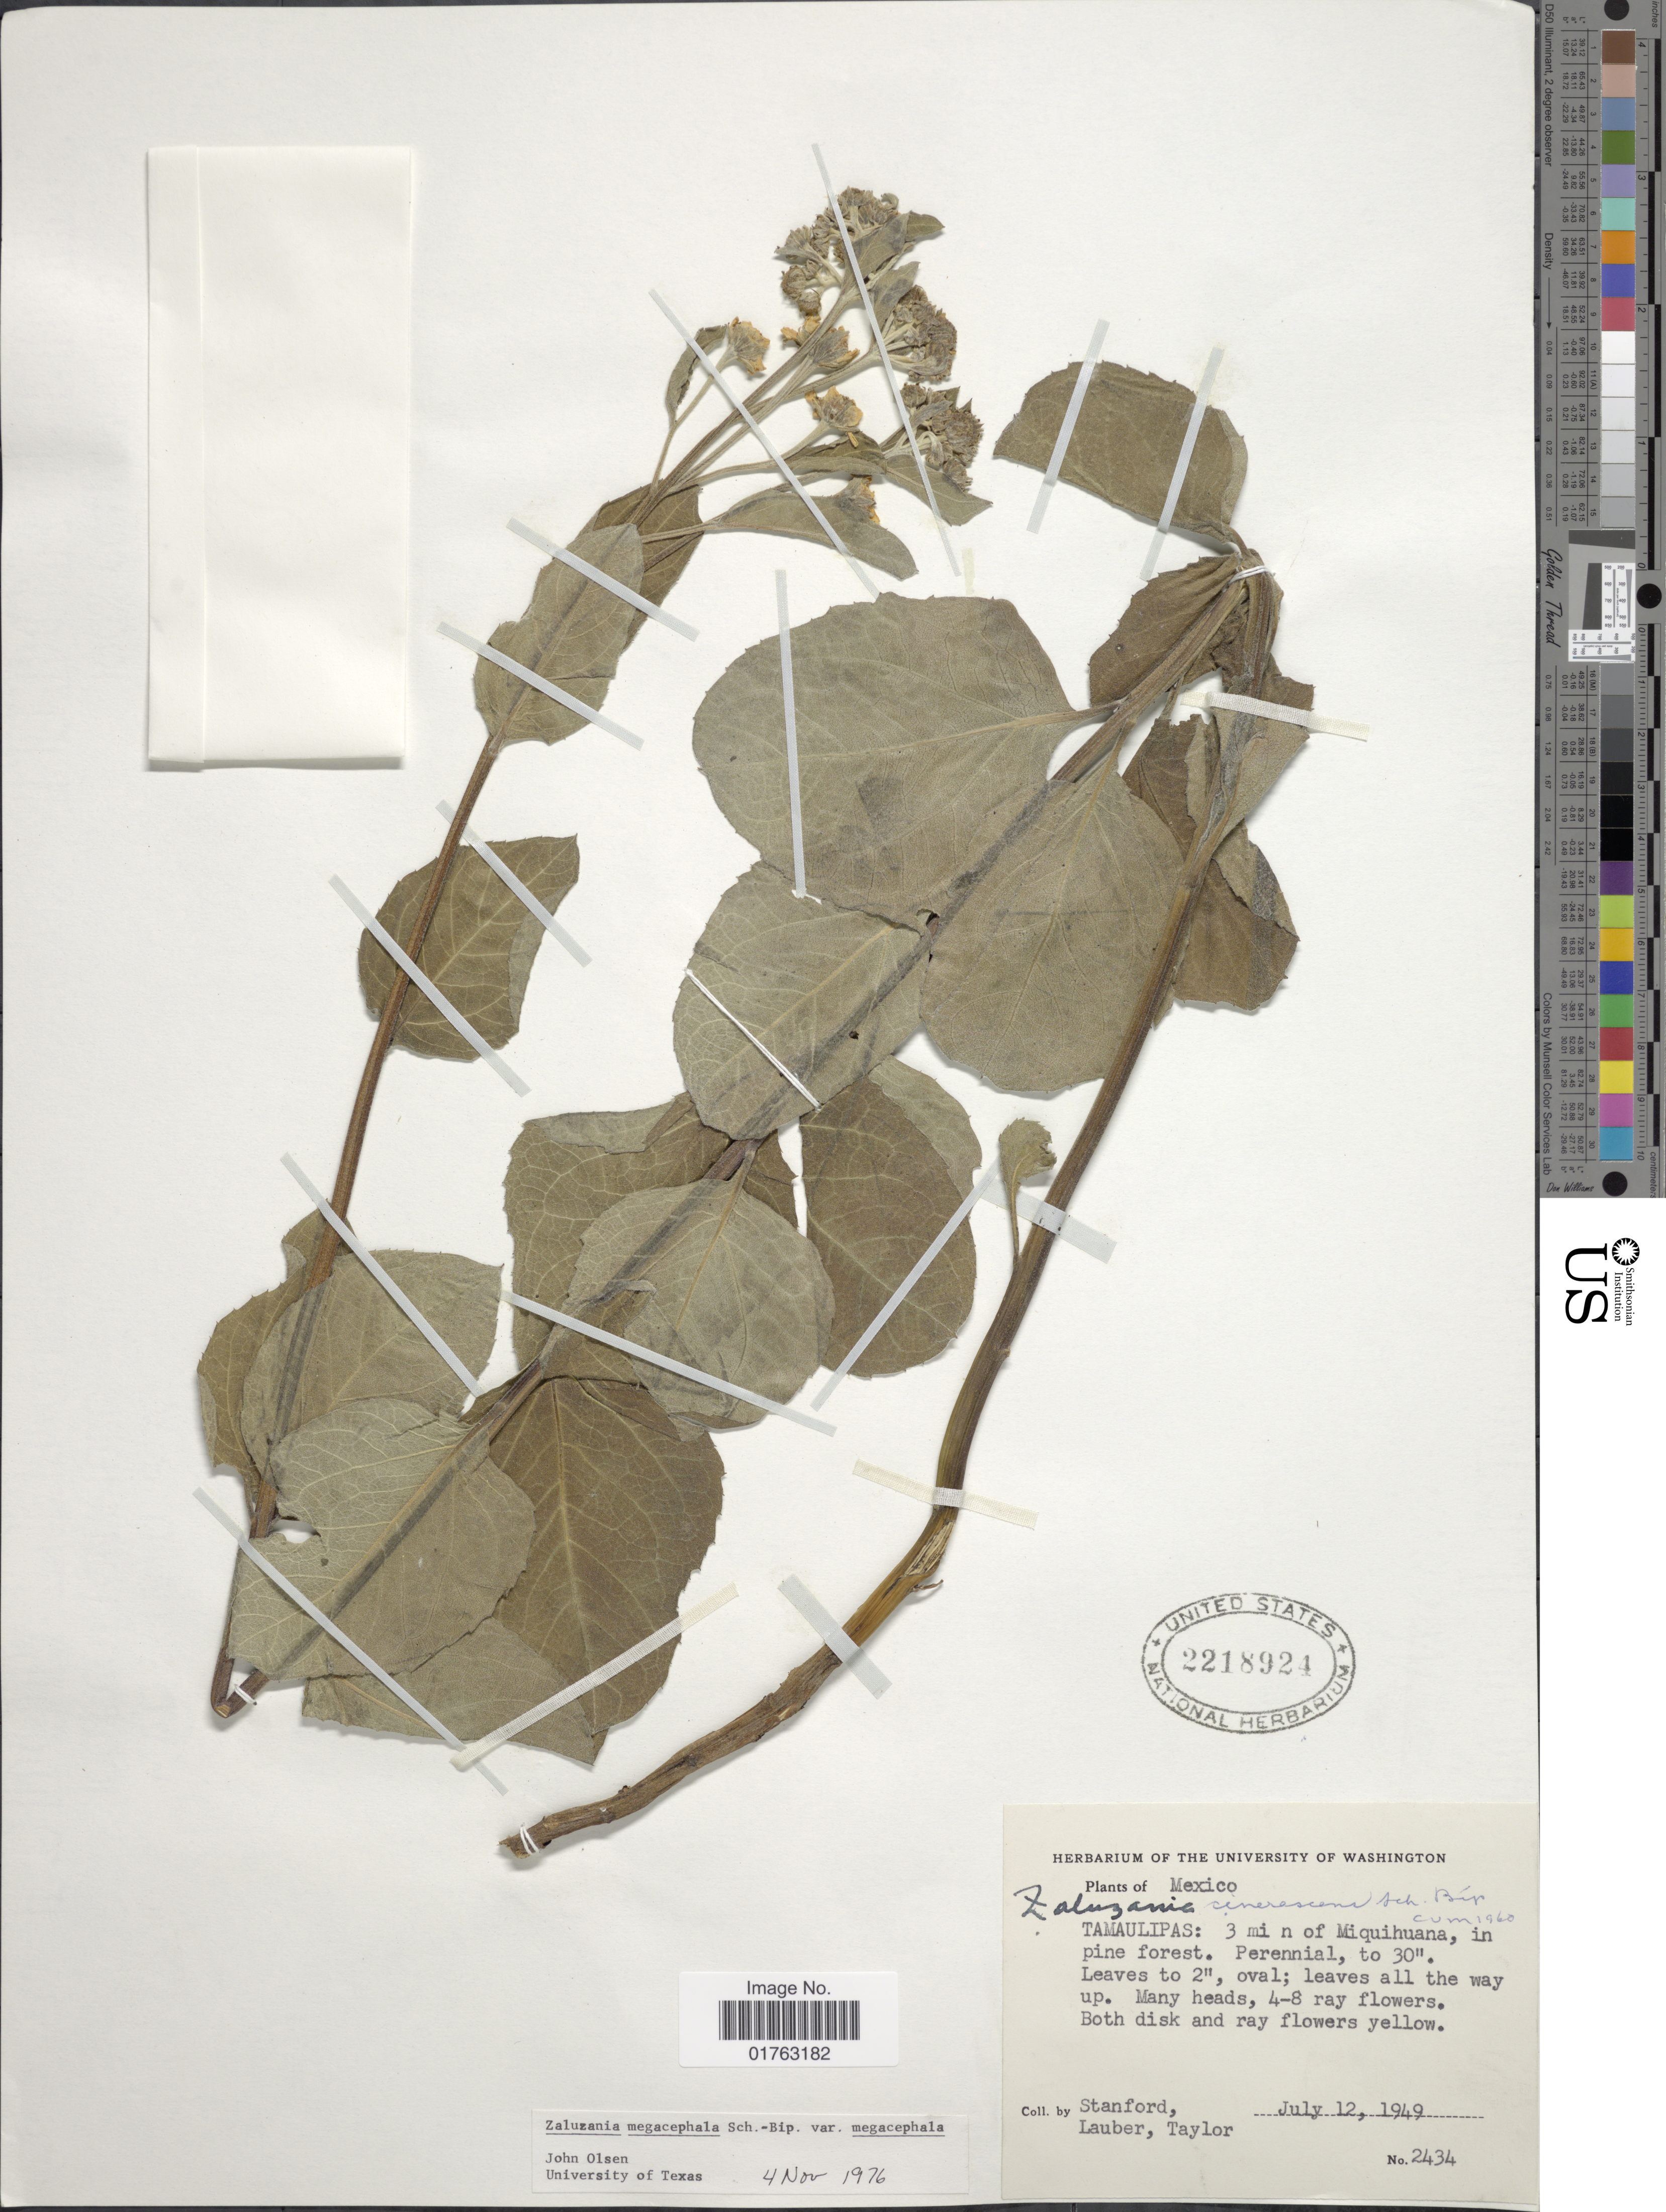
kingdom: Plantae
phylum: Tracheophyta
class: Magnoliopsida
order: Asterales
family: Asteraceae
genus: Zaluzania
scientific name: Zaluzania megacephala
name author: Sch. Bip.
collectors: -. Stanford, Lauber, -- & -- Taylor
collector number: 2434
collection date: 1949-07-12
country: Mexico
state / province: Tamaulipas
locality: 3 mi n of Miquihuana, in pine forest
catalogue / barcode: US 2218924